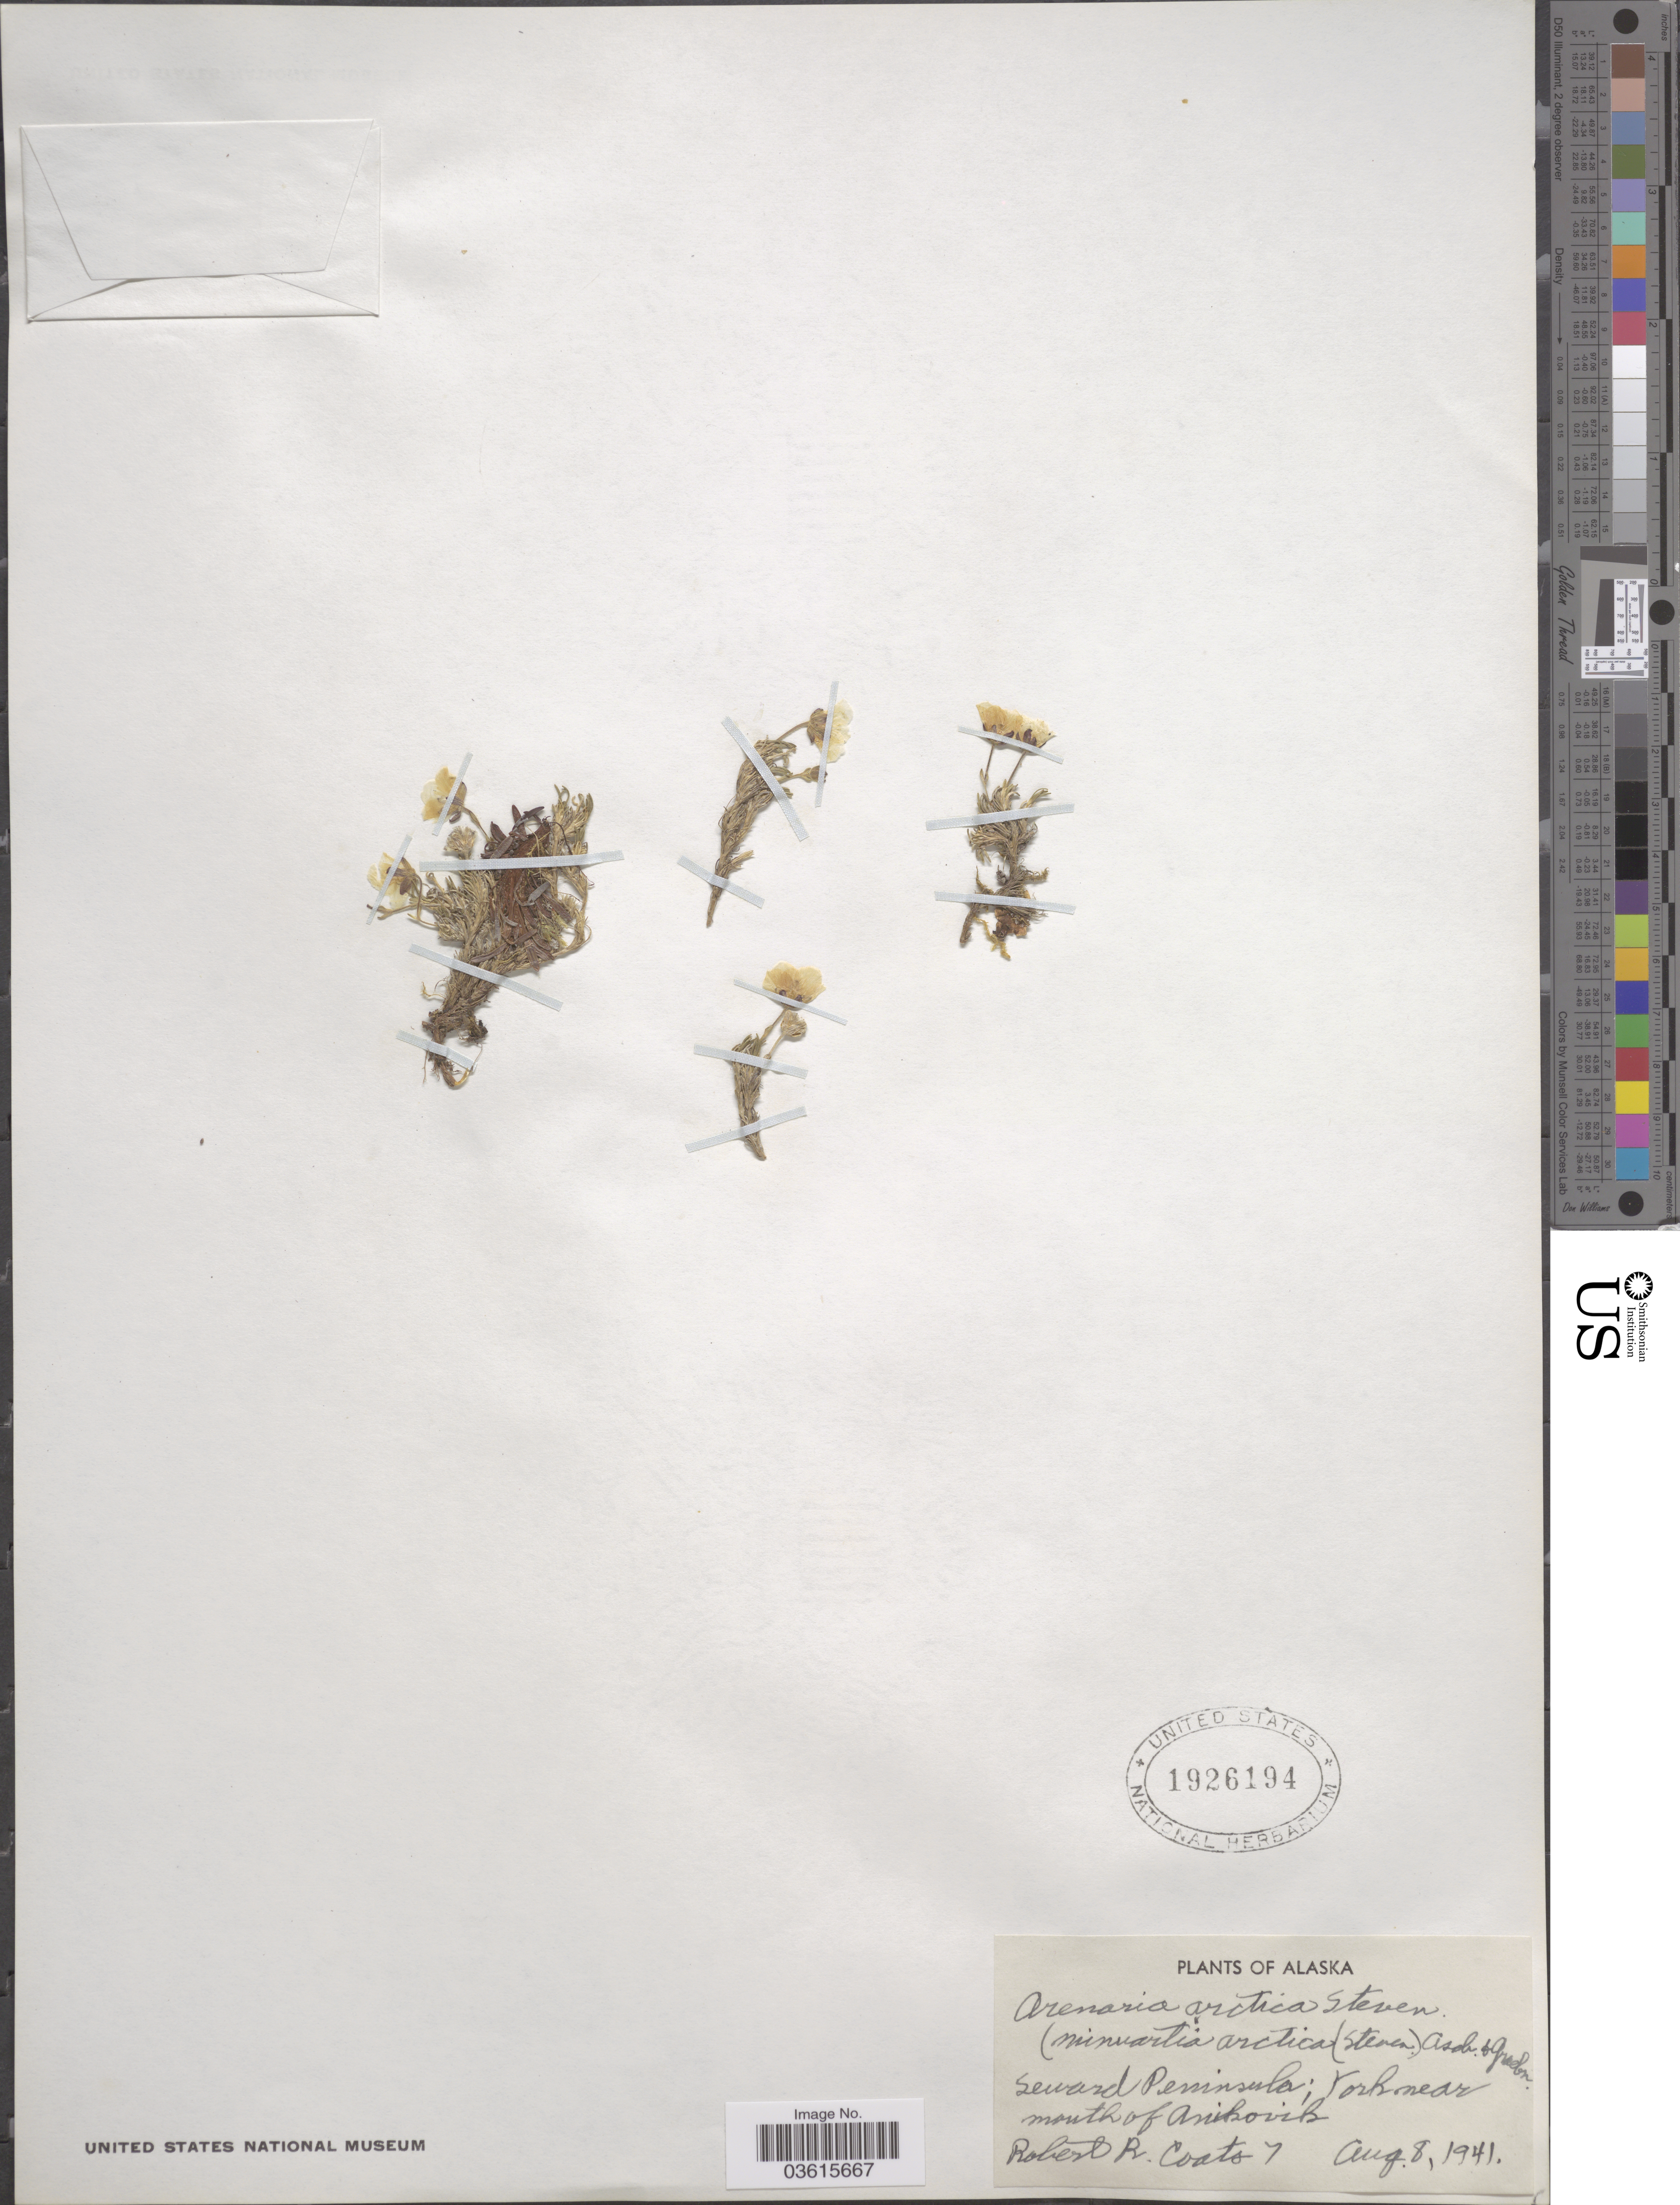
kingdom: Plantae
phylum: Tracheophyta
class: Magnoliopsida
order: Caryophyllales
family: Caryophyllaceae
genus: Cherleria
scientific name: Cherleria arctica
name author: (Steven ex Ser.) A.J. Moore & Dillenb.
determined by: Strong, M. T., (US), Smithsonian Institution - National Museum of Natural History (UNITED STATES)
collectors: R. Coats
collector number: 7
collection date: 1941-08-08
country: United States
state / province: Alaska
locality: Seward Peninsula; York near mouth of Anikovik.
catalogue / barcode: US 1926194